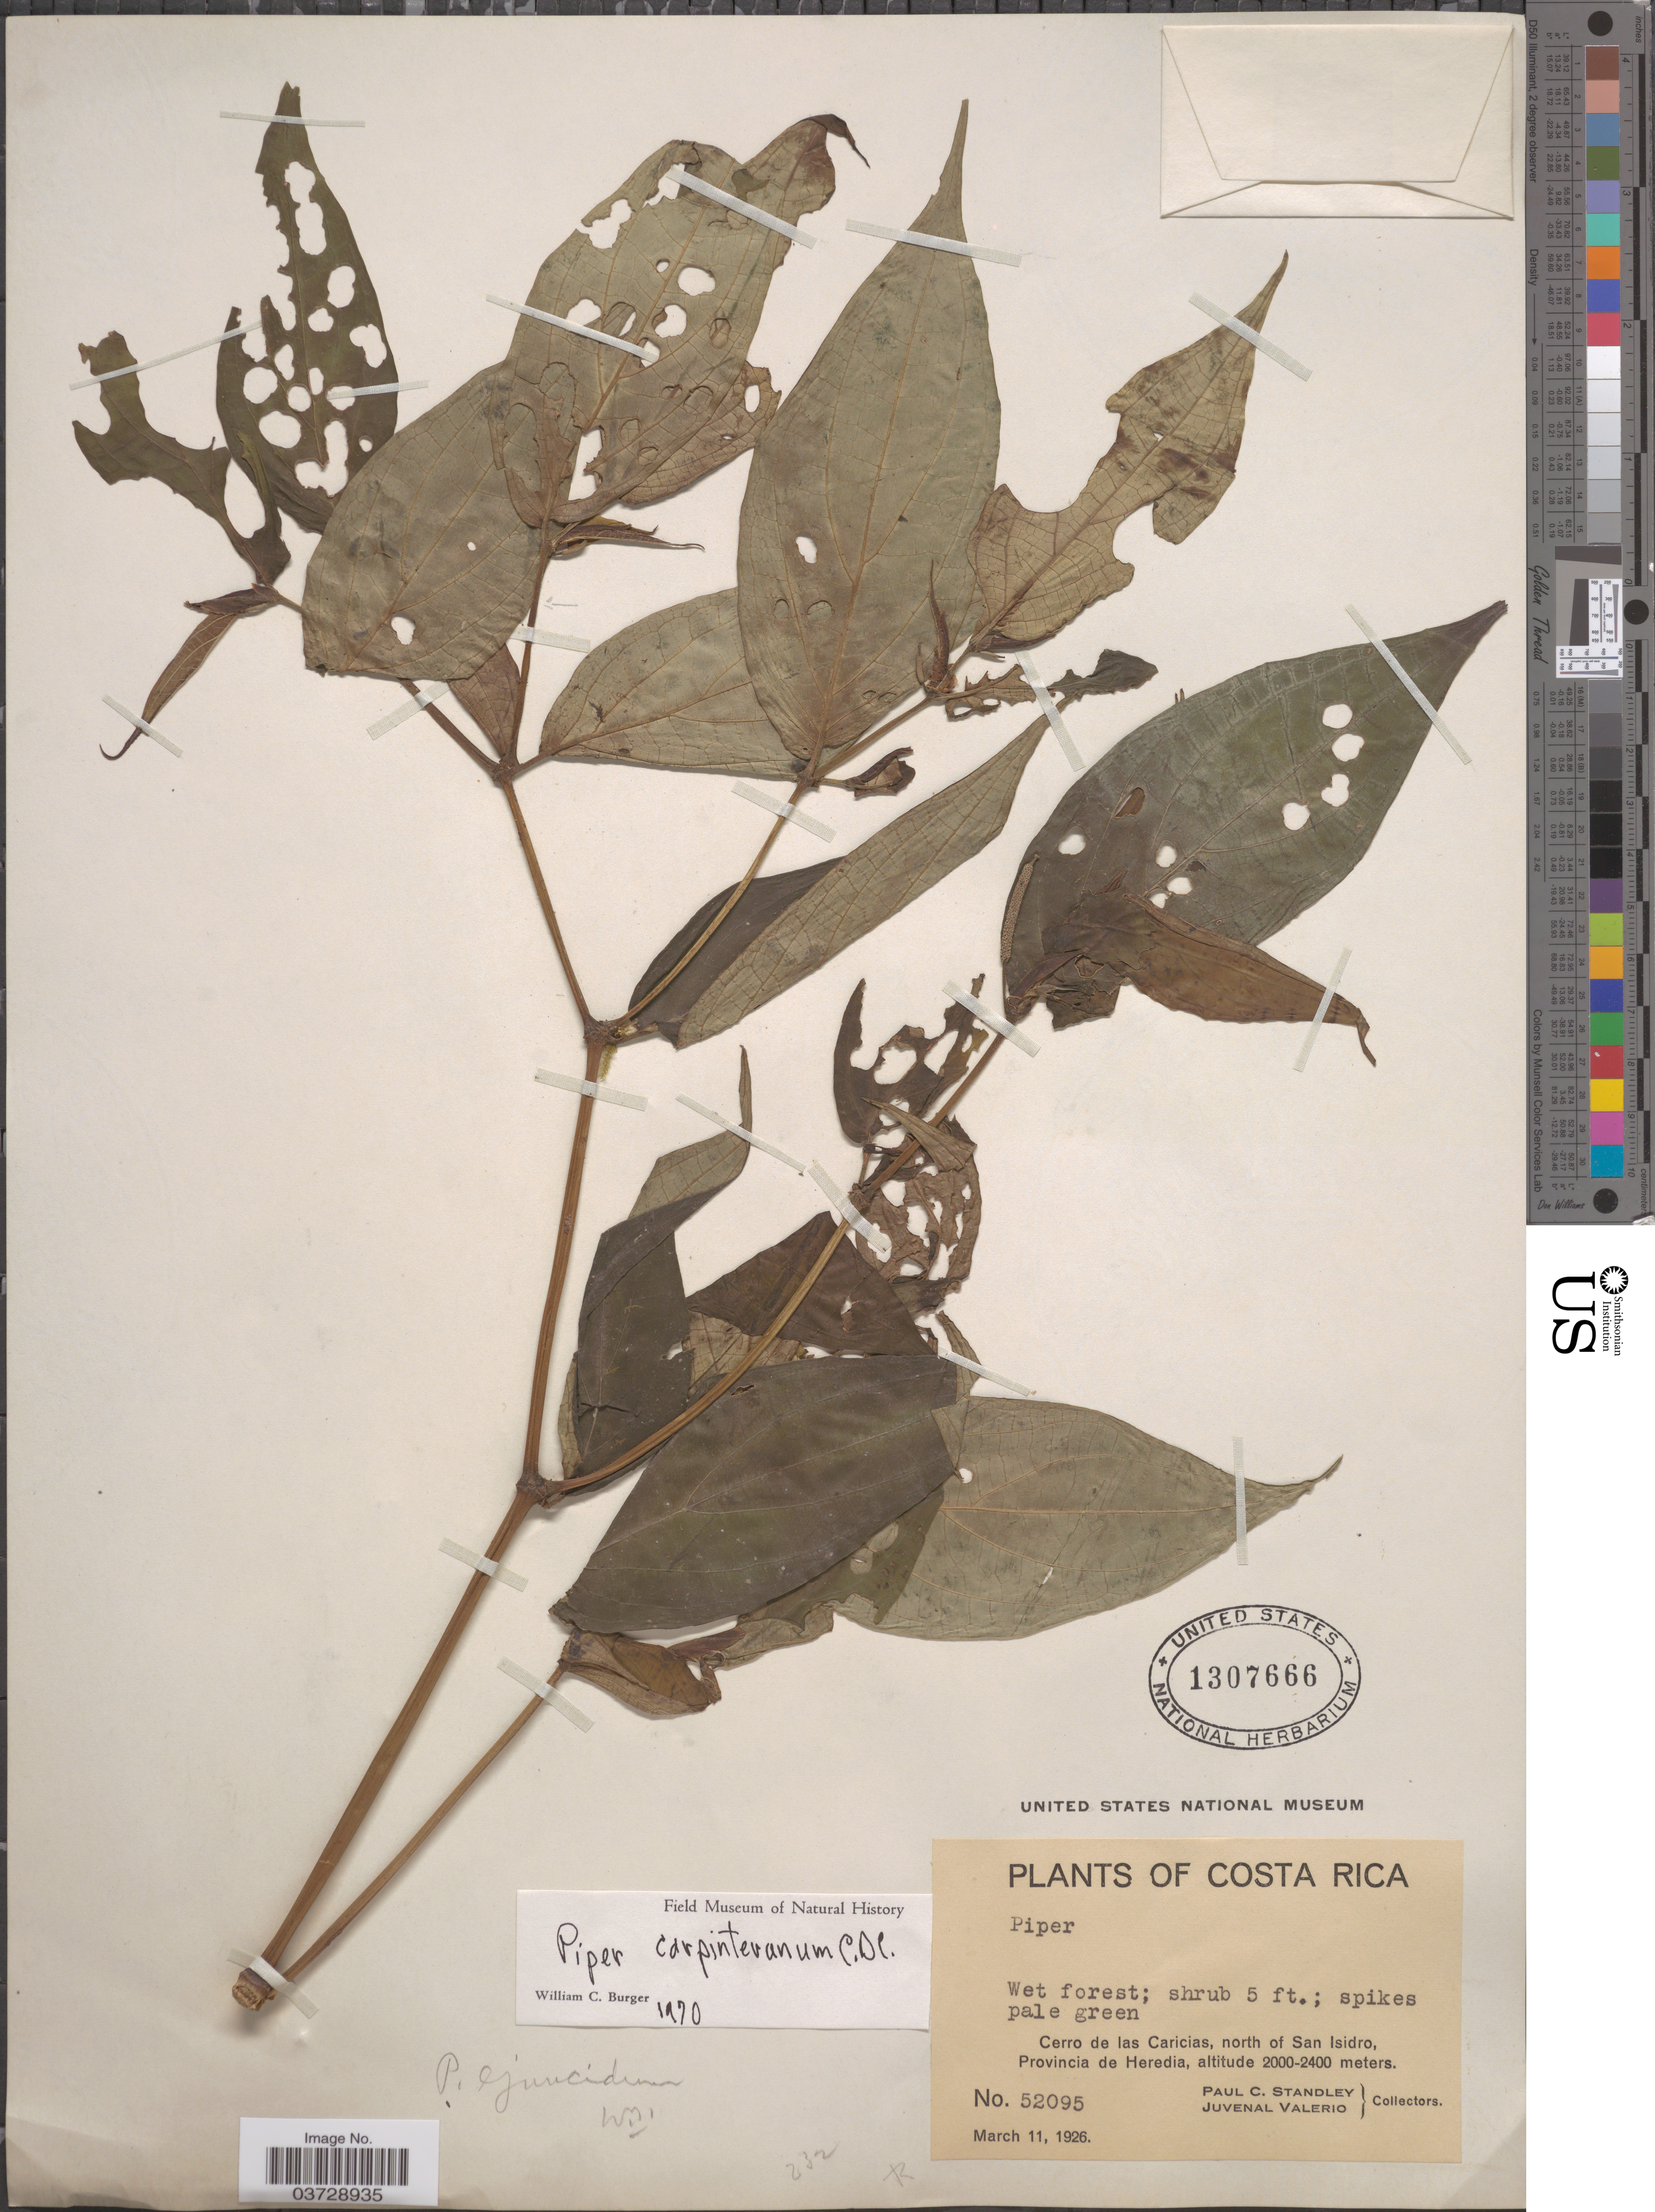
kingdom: Plantae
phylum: Tracheophyta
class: Magnoliopsida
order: Piperales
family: Piperaceae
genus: Piper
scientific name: Piper carpinteranum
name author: C. DC.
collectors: P. C. Standley & J. Valerio R.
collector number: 52095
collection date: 1926-03-11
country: Costa Rica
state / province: Heredia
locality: Cerro de las Caricias, north of San Isidro.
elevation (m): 2000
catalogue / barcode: US 1307666